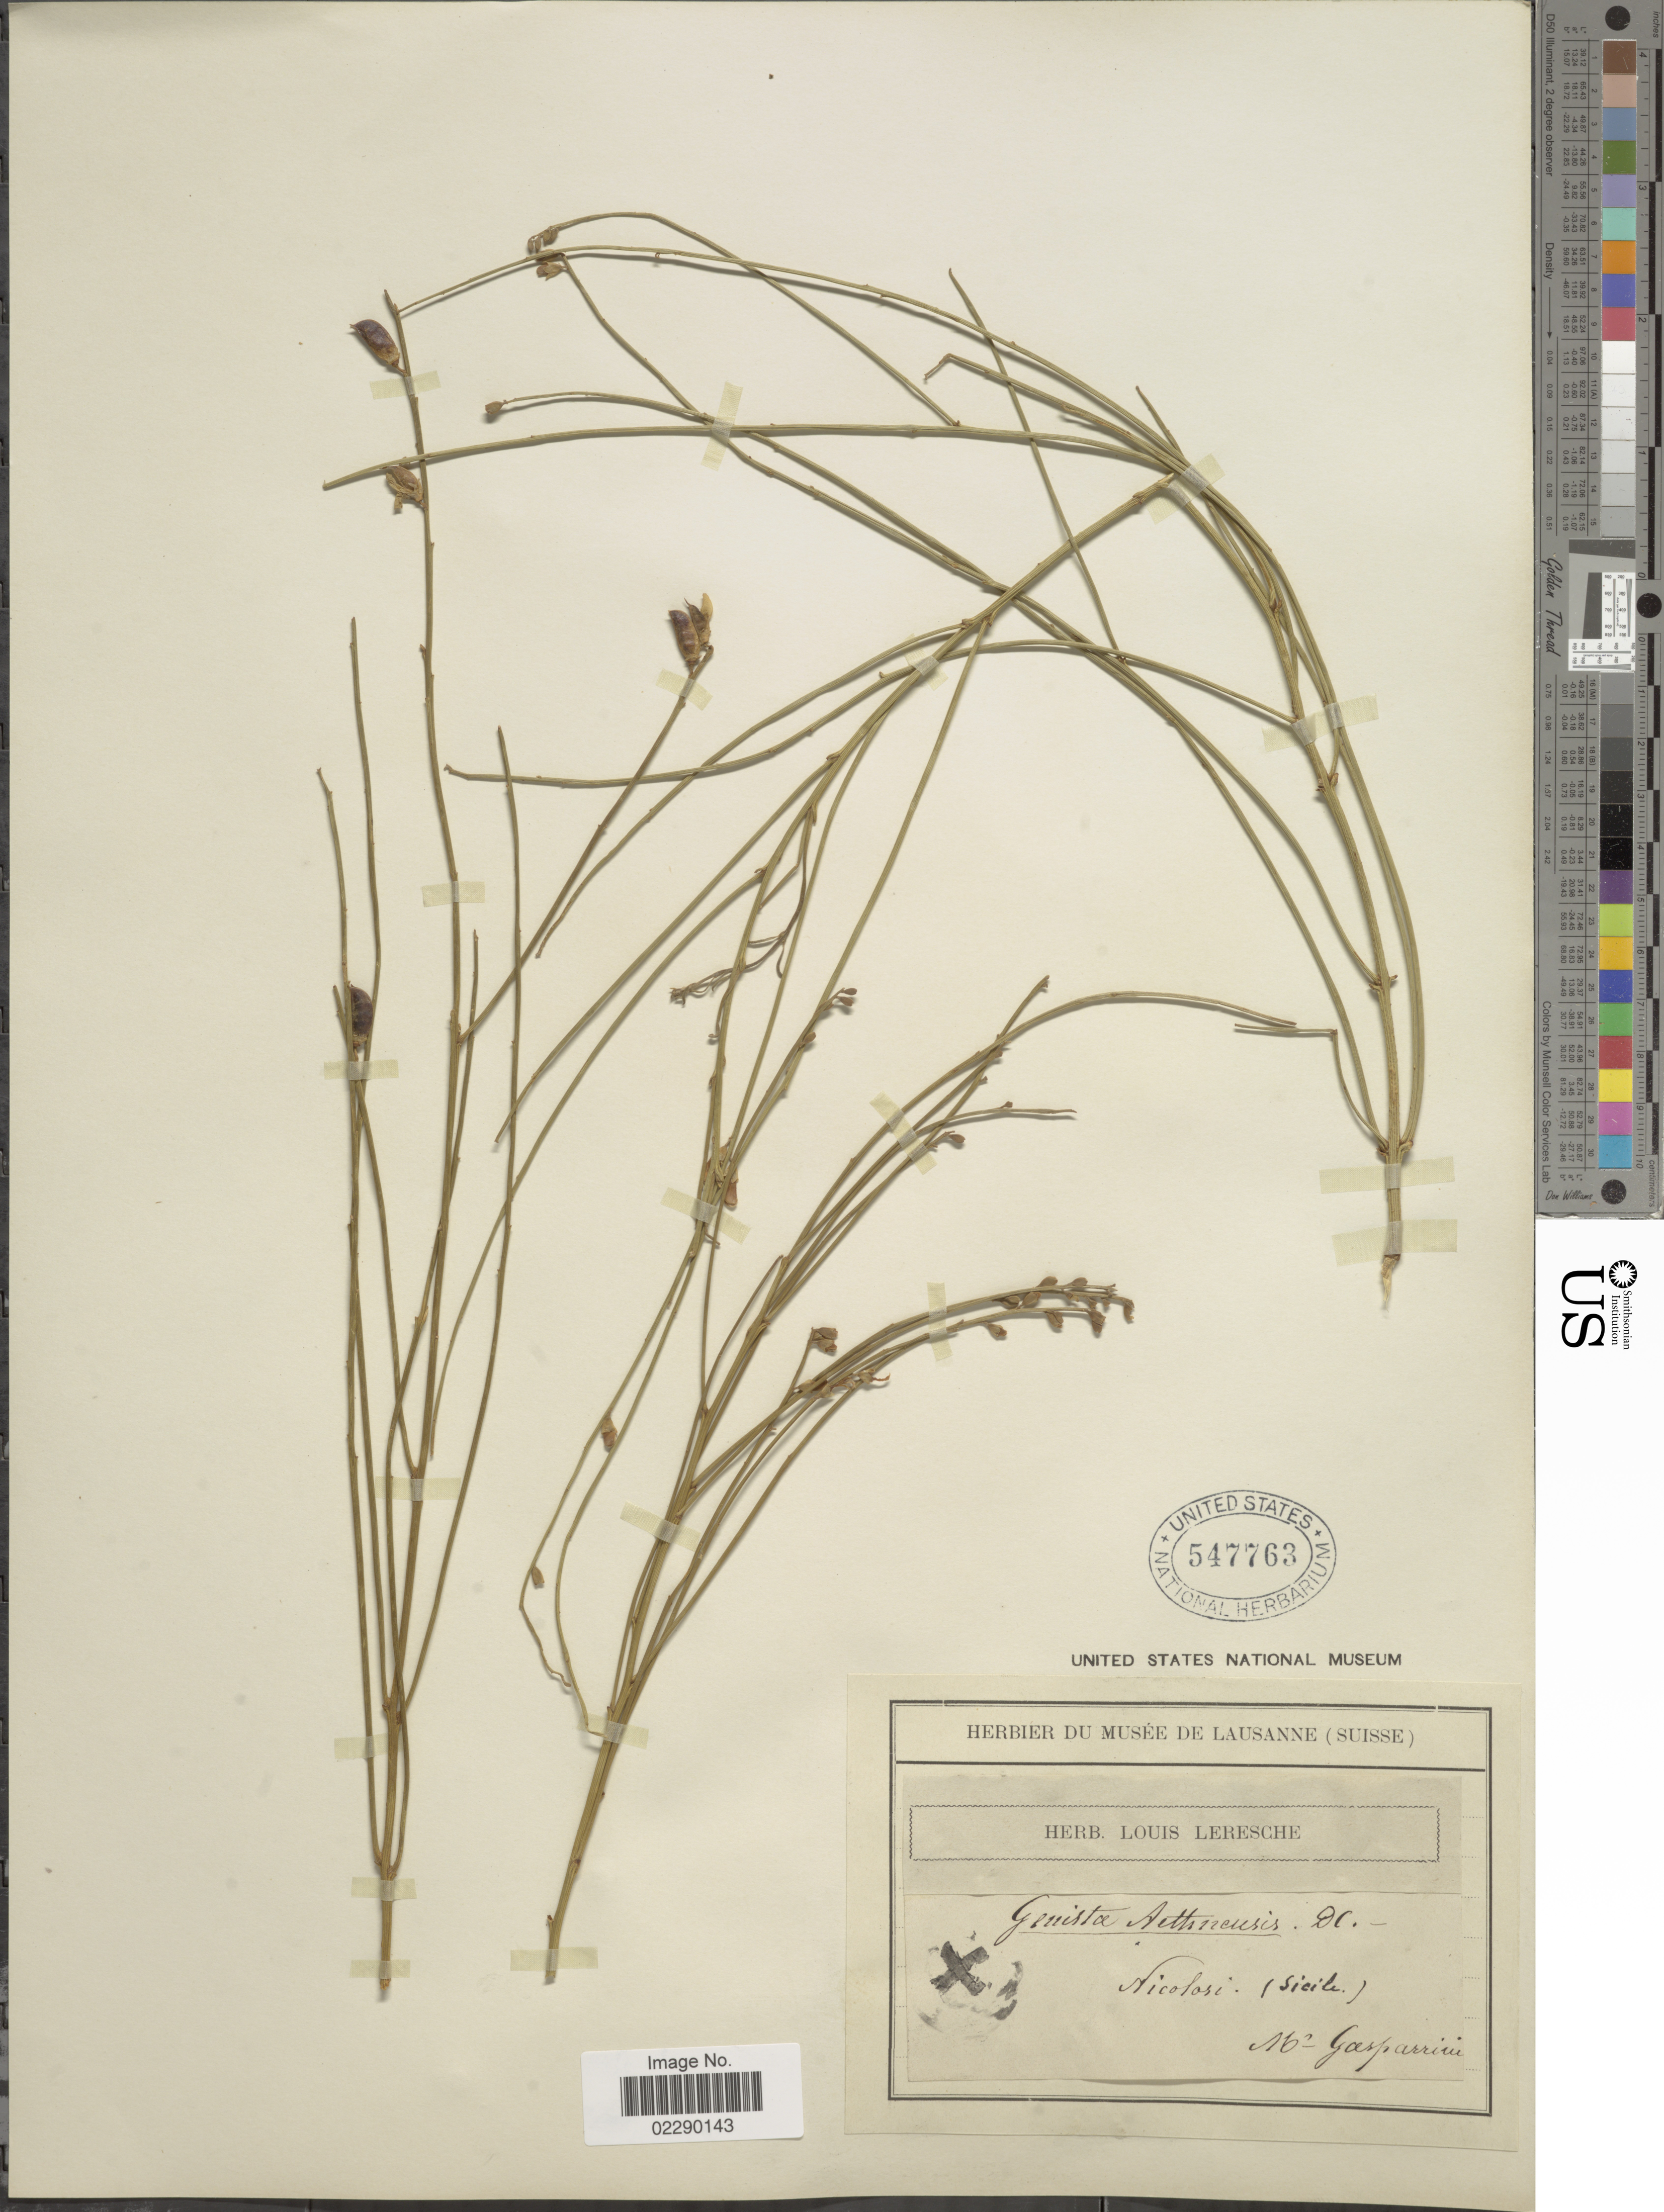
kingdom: Plantae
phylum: Tracheophyta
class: Magnoliopsida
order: Fabales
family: Fabaceae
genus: Genista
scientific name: Genista aetnensis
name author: (Biv.) DC.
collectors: G. Gasparrini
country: Italy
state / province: Siciliana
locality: Nicolosi (Sicile)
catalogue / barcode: US 547763